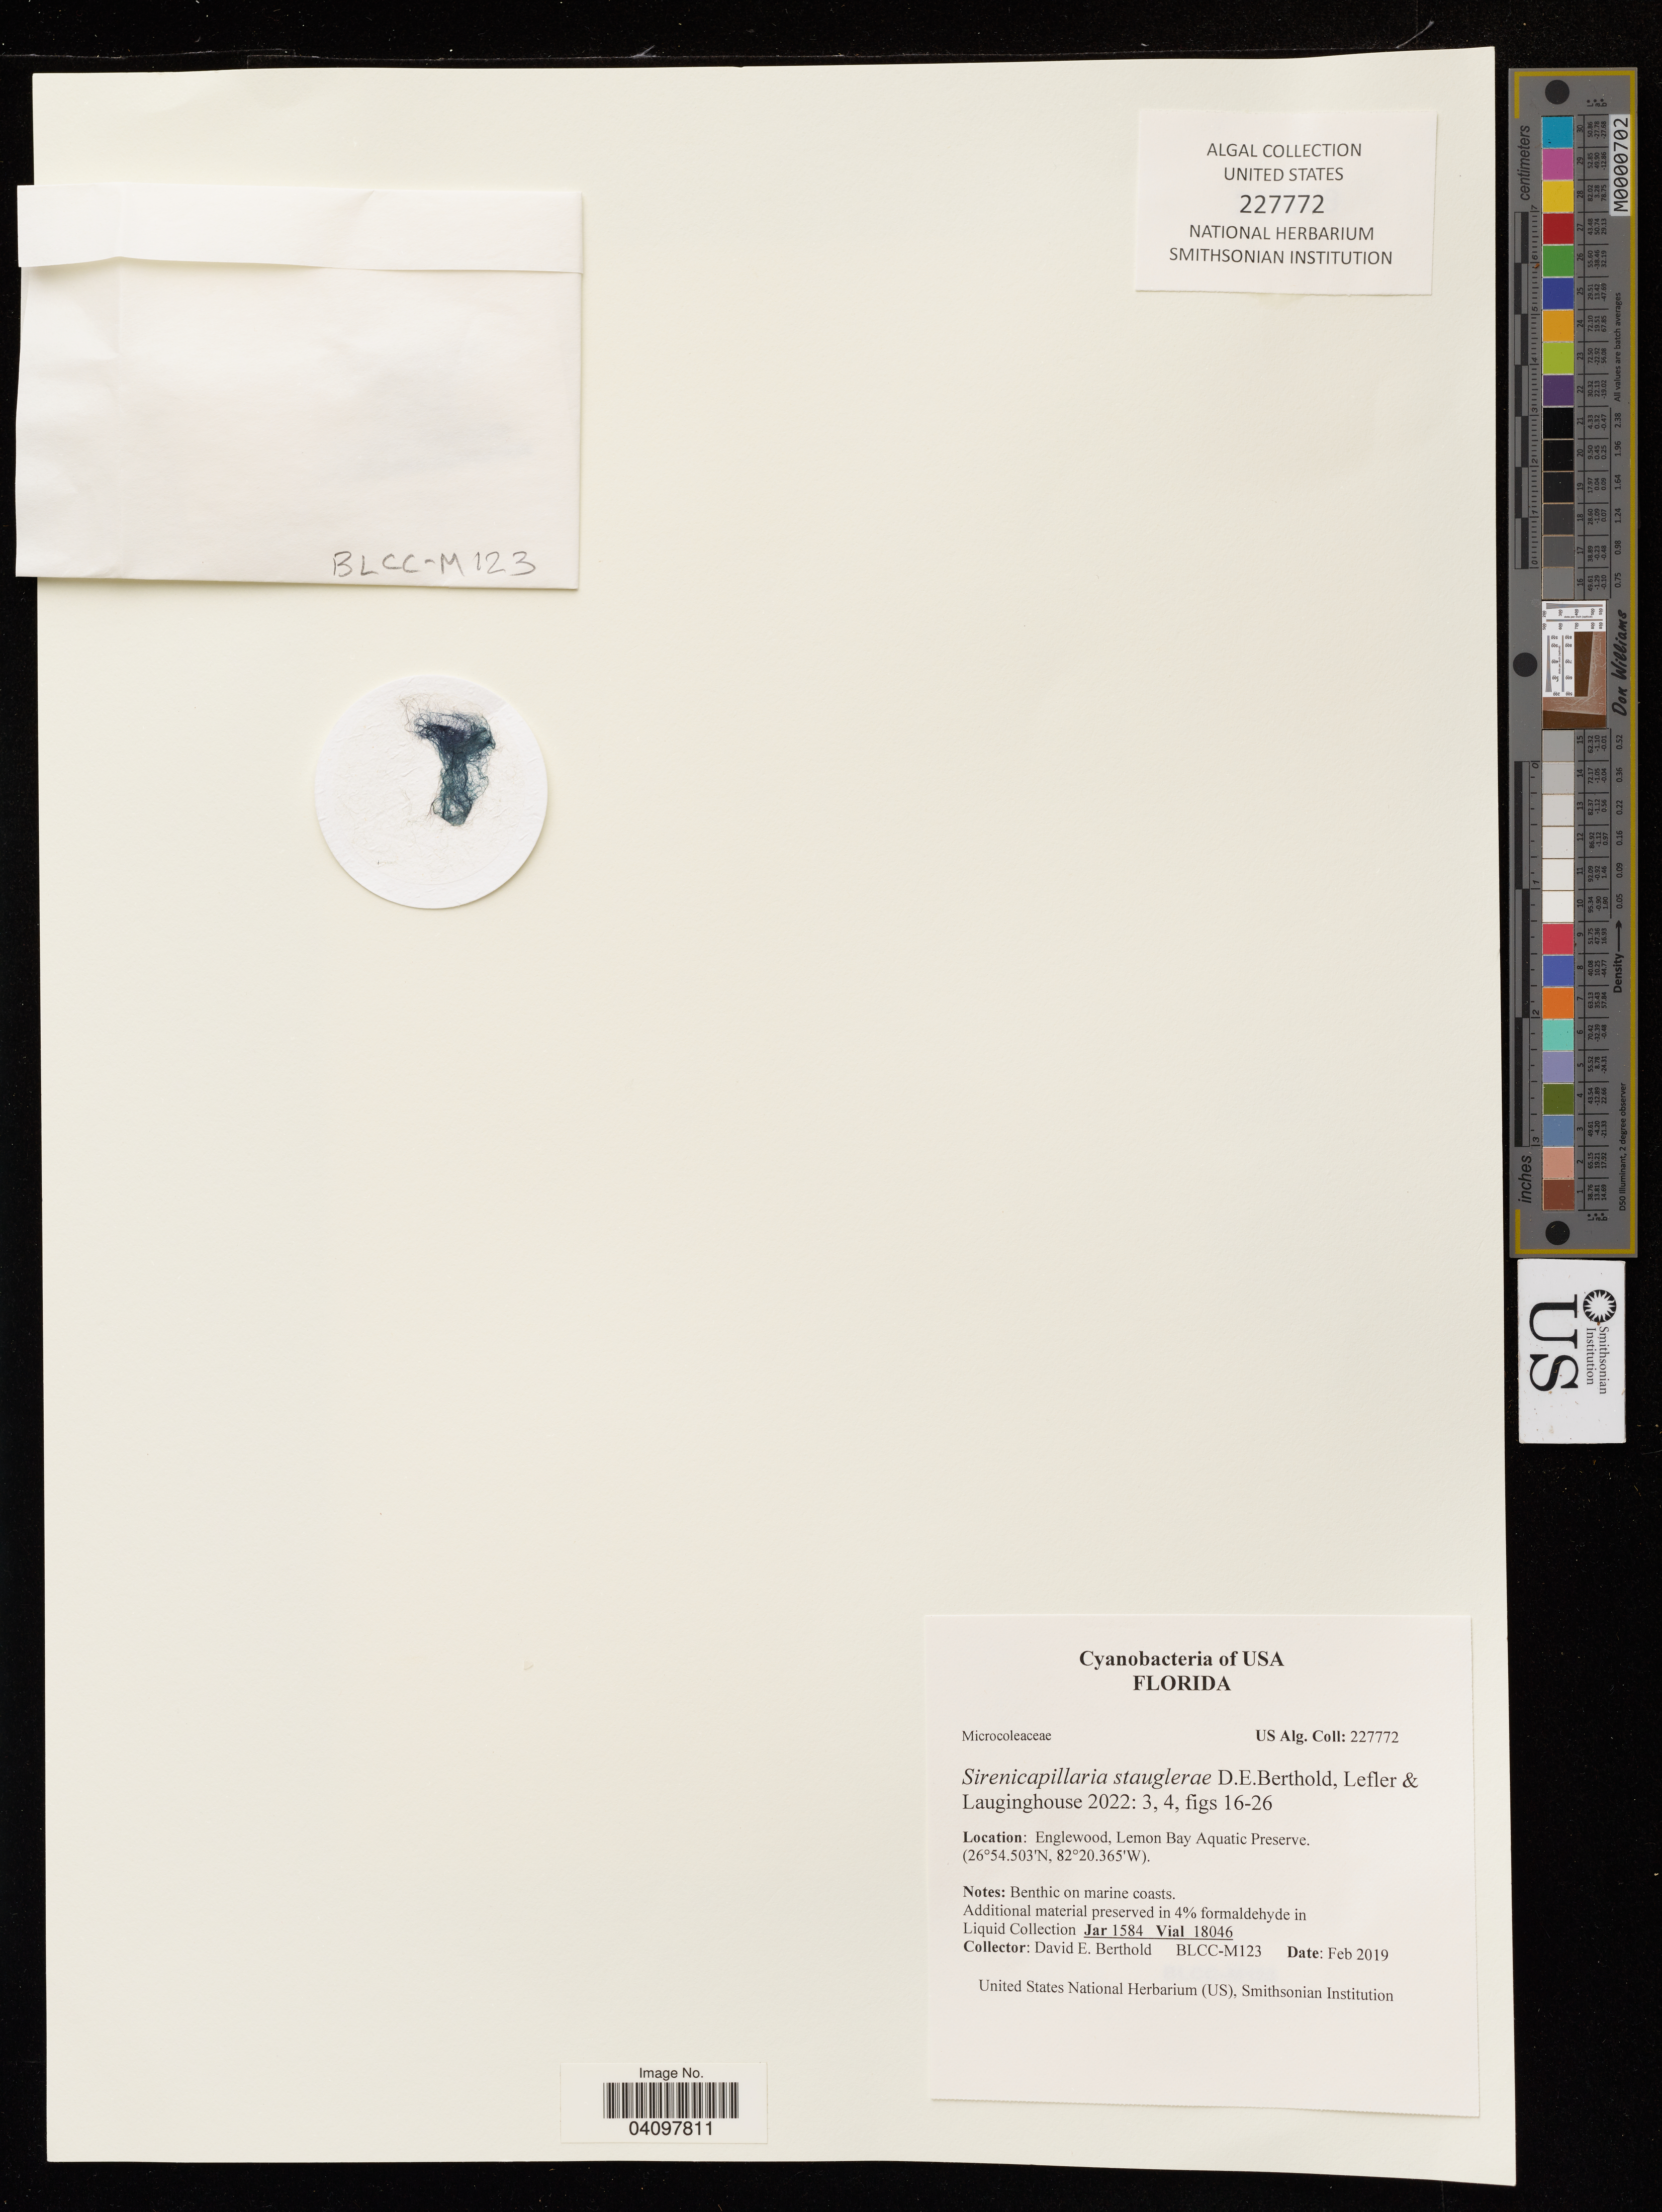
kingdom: Bacteria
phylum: Cyanobacteria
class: Cyanobacteriia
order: Cyanobacteriales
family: Microcoleaceae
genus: Sirenicapillaria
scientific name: Sirenicapillaria stauglerae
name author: D.E. Berthold et al.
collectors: D. Berthold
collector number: BLCC-M123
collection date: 2019-02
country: United States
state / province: Florida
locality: Englewood, Lemon Bay Aquatic Preserve.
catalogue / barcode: US 227772